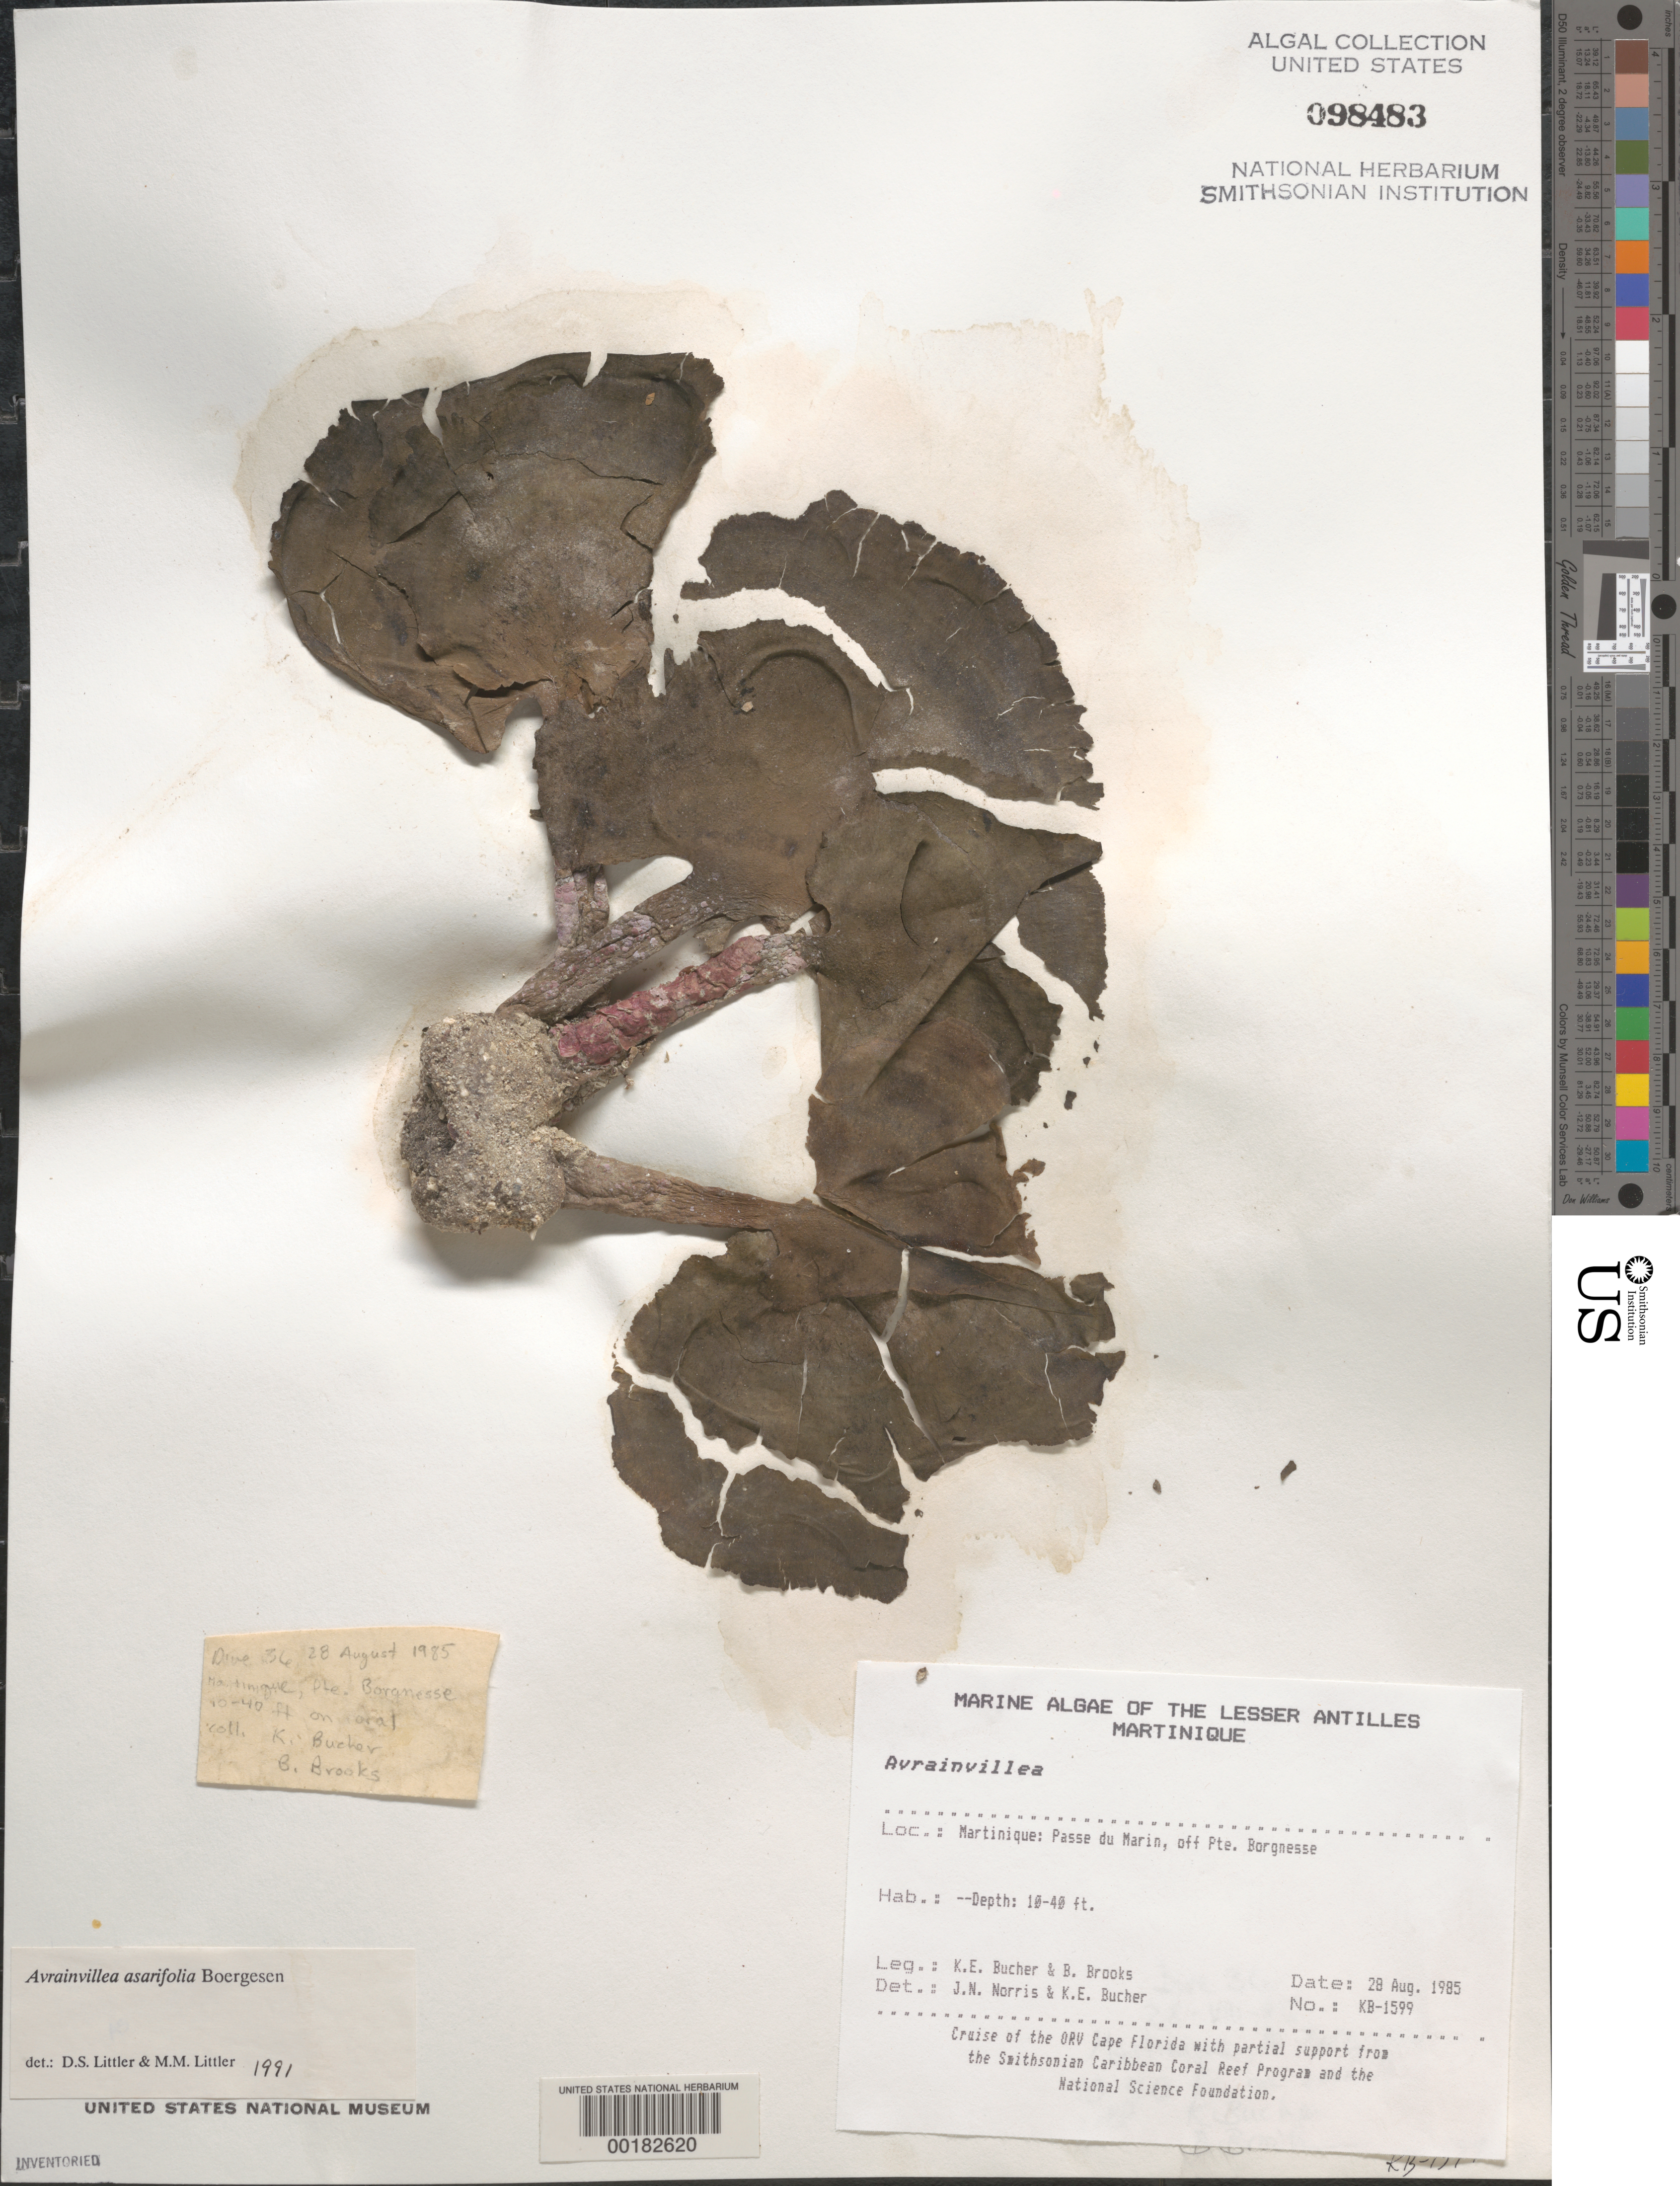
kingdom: Plantae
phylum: Chlorophyta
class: Ulvophyceae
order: Bryopsidales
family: Dichotomosiphonaceae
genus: Avrainvillea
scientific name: Avrainvillea asarifolia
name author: Børgesen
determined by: Littler, D. S.; Littler, M. M.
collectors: K. E. Bucher & B. Brooks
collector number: KB-1599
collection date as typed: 28 Aug 1985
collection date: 1985-08-28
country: Martinique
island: Martinique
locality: Passe du Marin, off Pointe Borgnesse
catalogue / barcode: US 98483